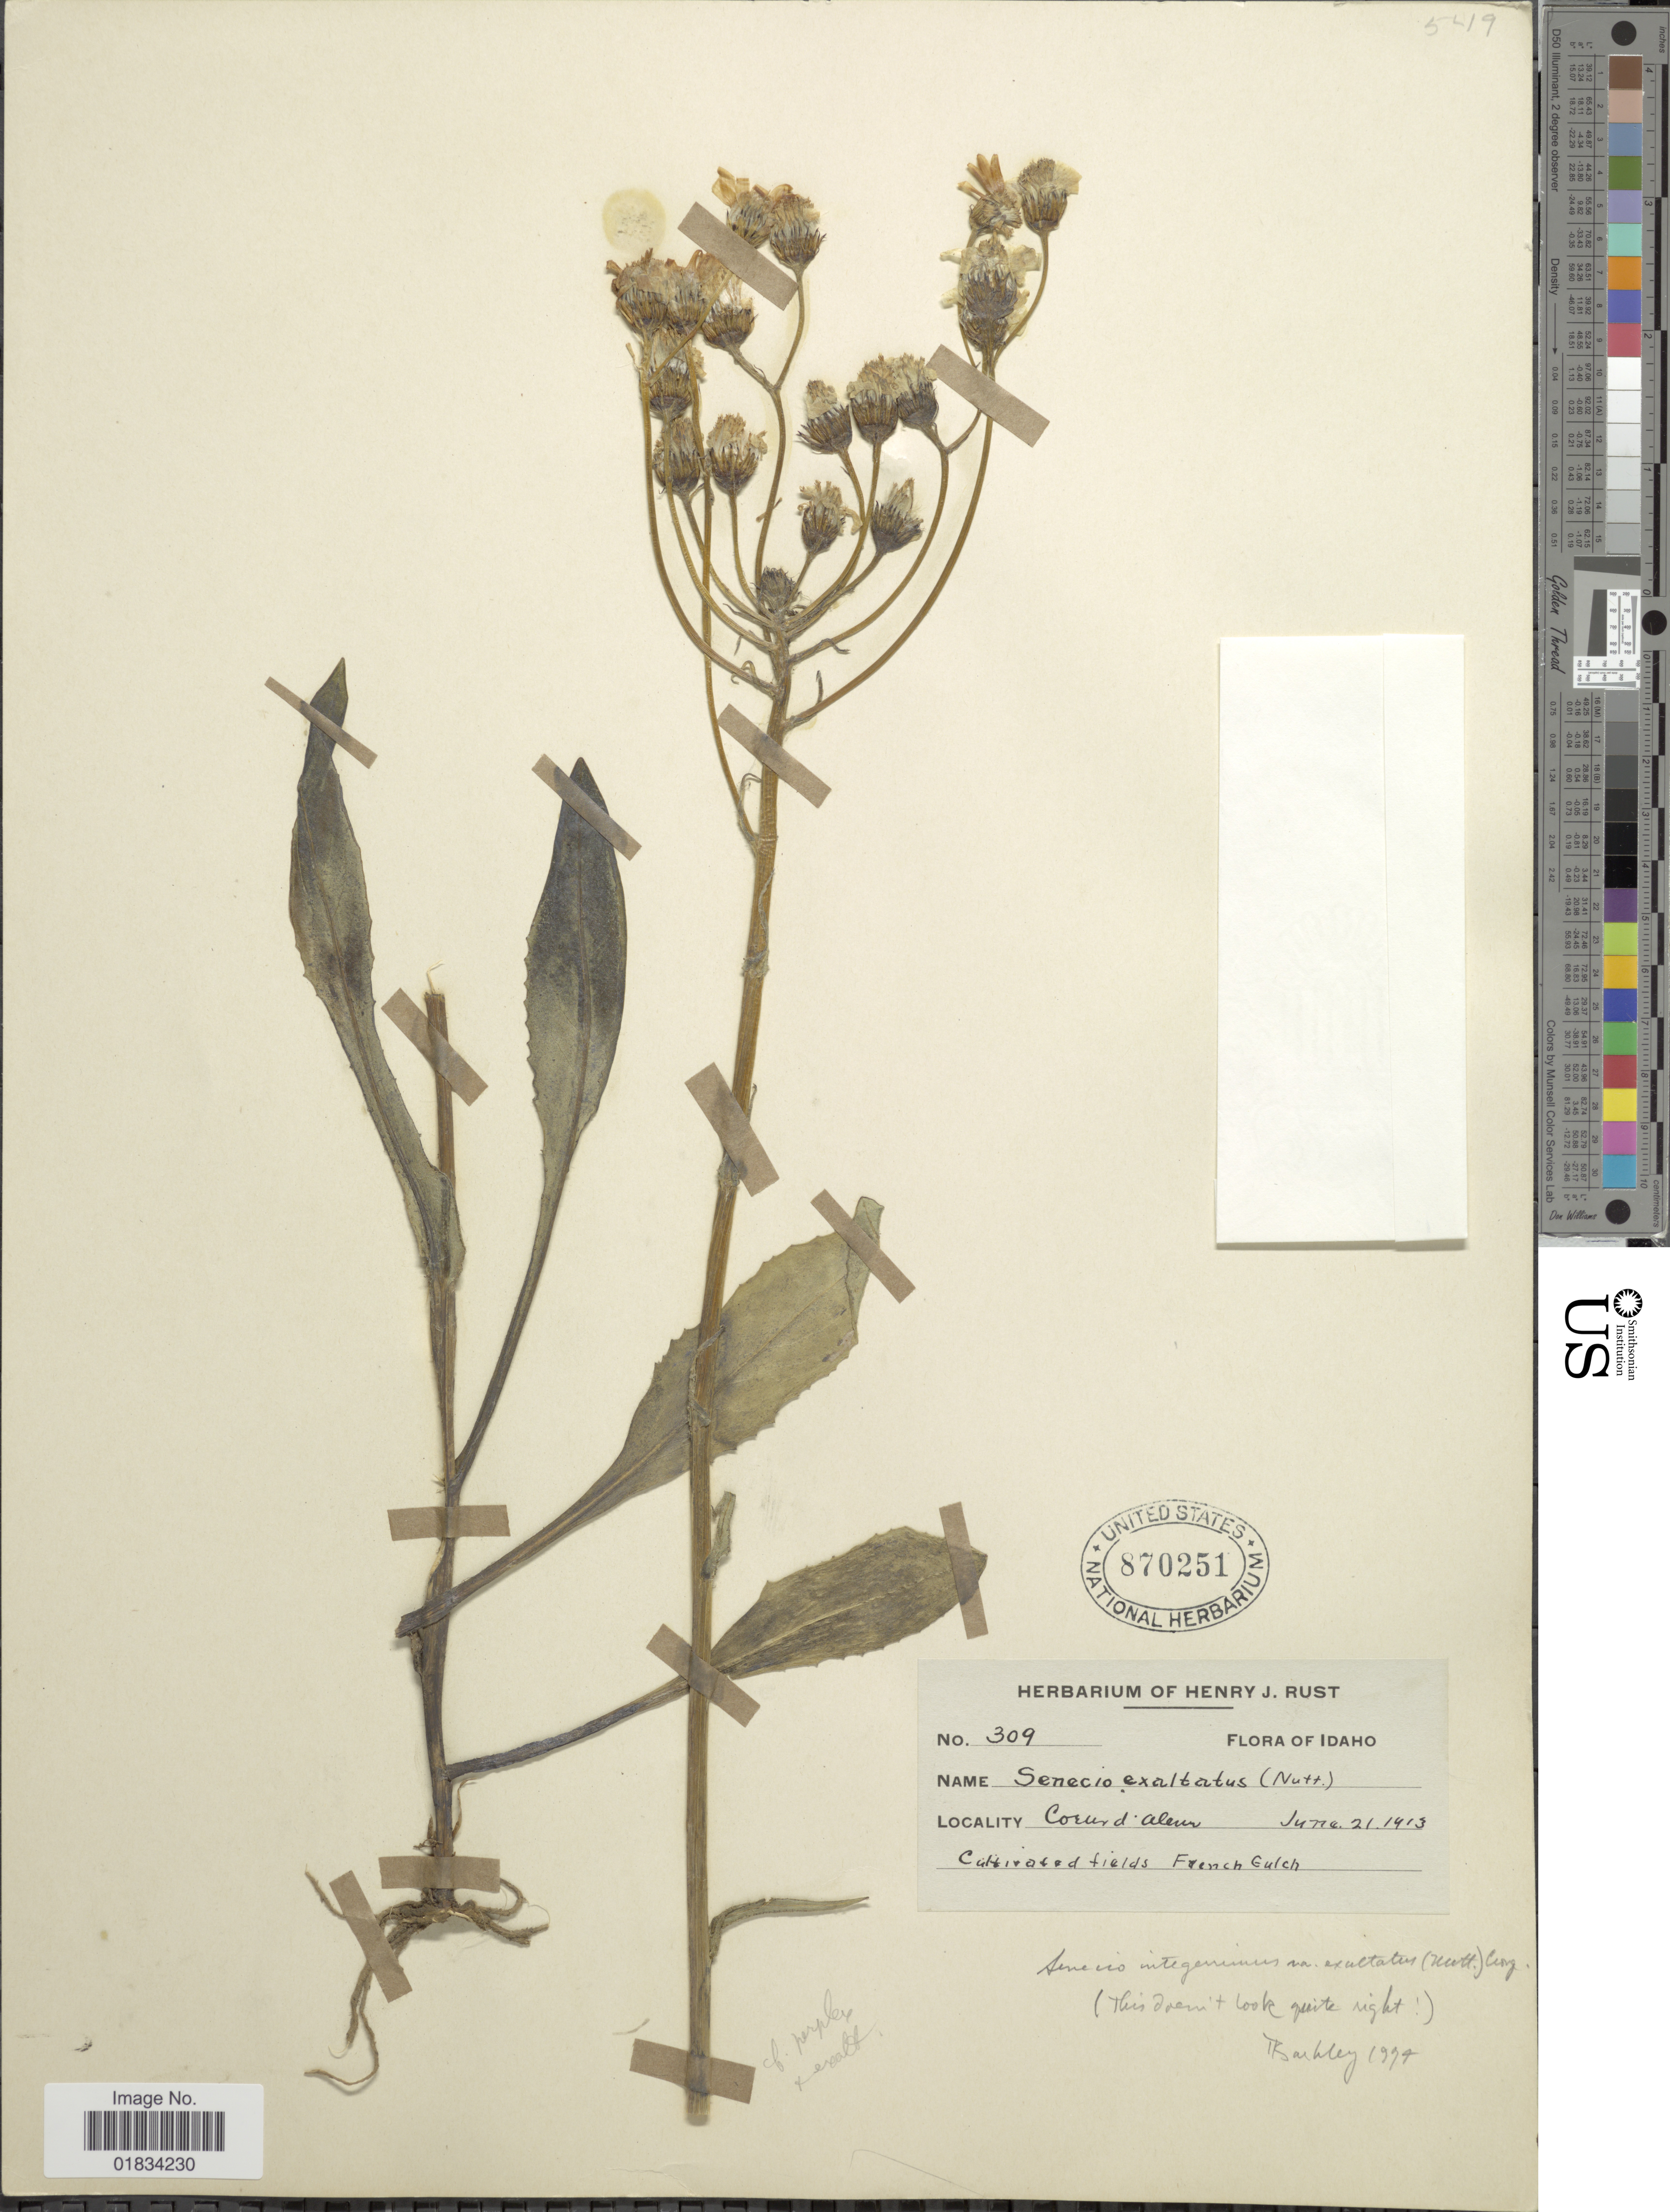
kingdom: Plantae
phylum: Tracheophyta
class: Magnoliopsida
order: Asterales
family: Asteraceae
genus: Senecio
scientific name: Senecio integerrimus var. exaltatus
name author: (Nutt.) Cronq.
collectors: ex herb. Henry J. Rust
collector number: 309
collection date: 1913-06-21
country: United States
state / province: Idaho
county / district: Kootenai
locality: Coeur d'Alene Fench Gulch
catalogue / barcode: US 870251